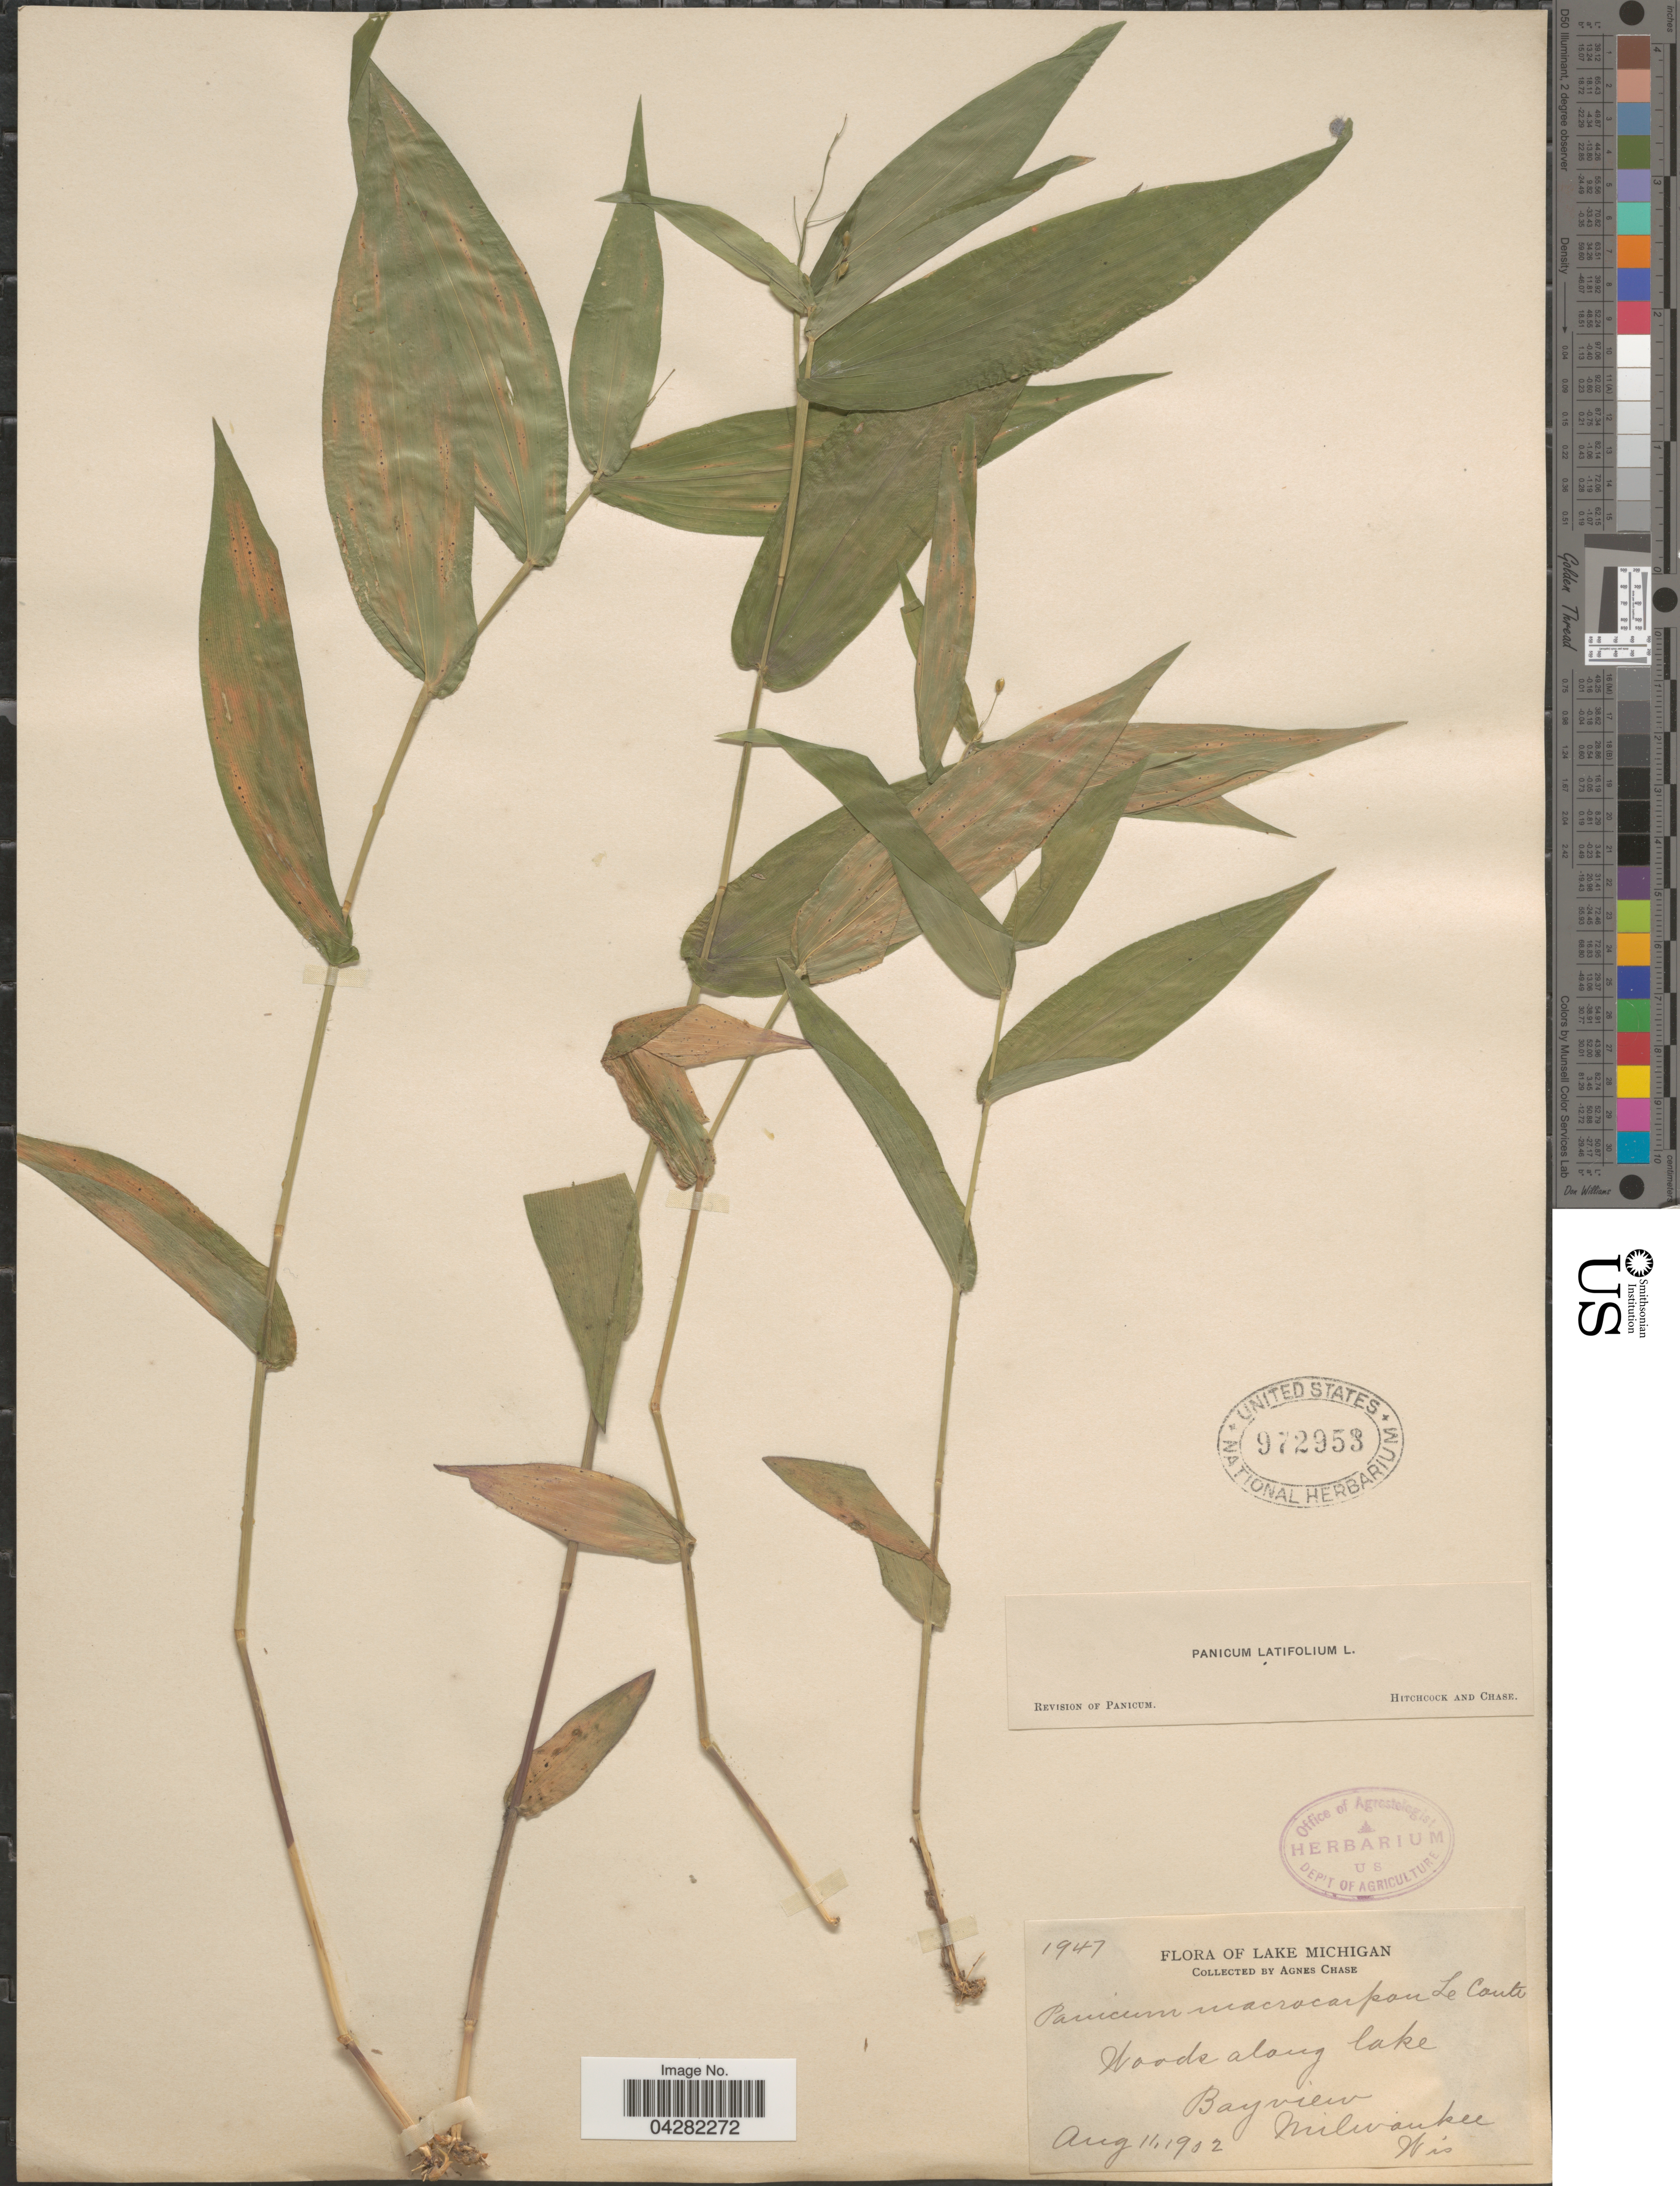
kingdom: Plantae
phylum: Tracheophyta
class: Liliopsida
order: Poales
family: Poaceae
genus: Dichanthelium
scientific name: Dichanthelium laxiflorum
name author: (Lam.) Gould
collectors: A. Chase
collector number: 1947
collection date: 1902-08-11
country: United States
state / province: Wisconsin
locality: Lake Michigan. Woods along lake Bayview. Milwaukee.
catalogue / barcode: US 972953